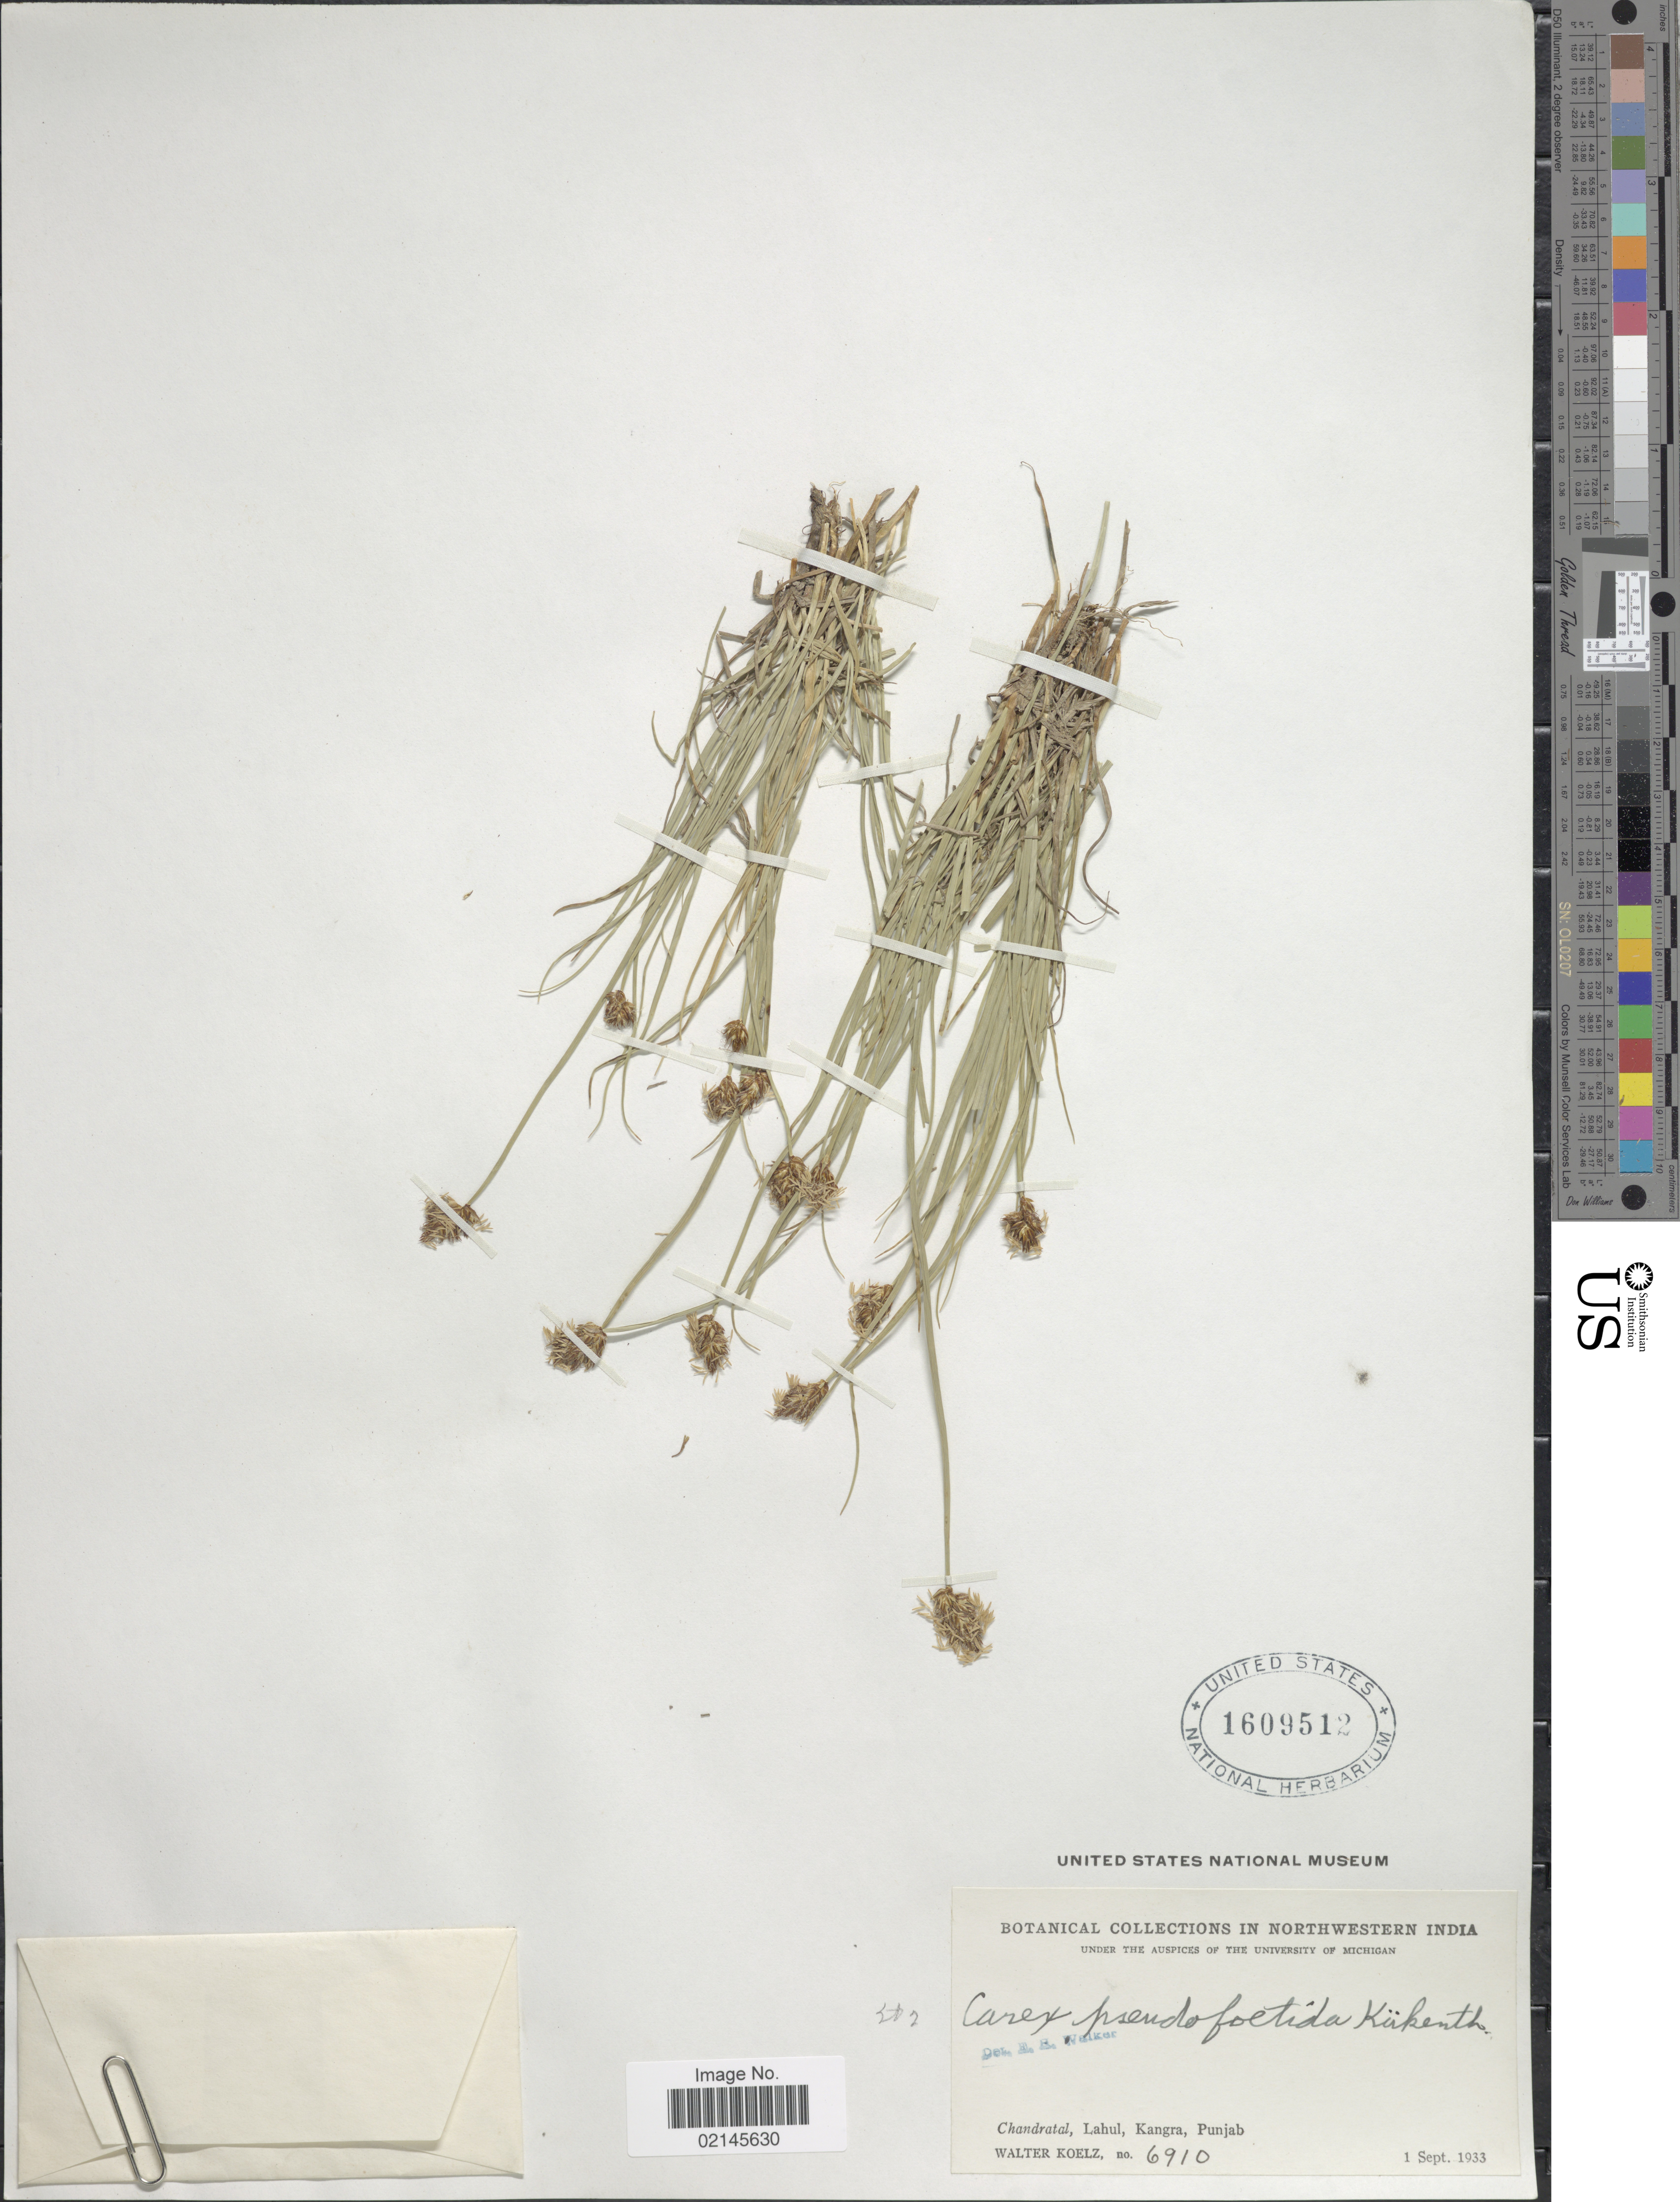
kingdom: Plantae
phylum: Tracheophyta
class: Liliopsida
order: Poales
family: Cyperaceae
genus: Carex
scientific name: Carex pseudofoetida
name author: Kük.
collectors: W. N. Koelz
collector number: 6910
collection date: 1933-09-01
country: India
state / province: Punjab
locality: Northwestern India, Chandratal, Lahul, Kangra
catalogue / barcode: US 1609512